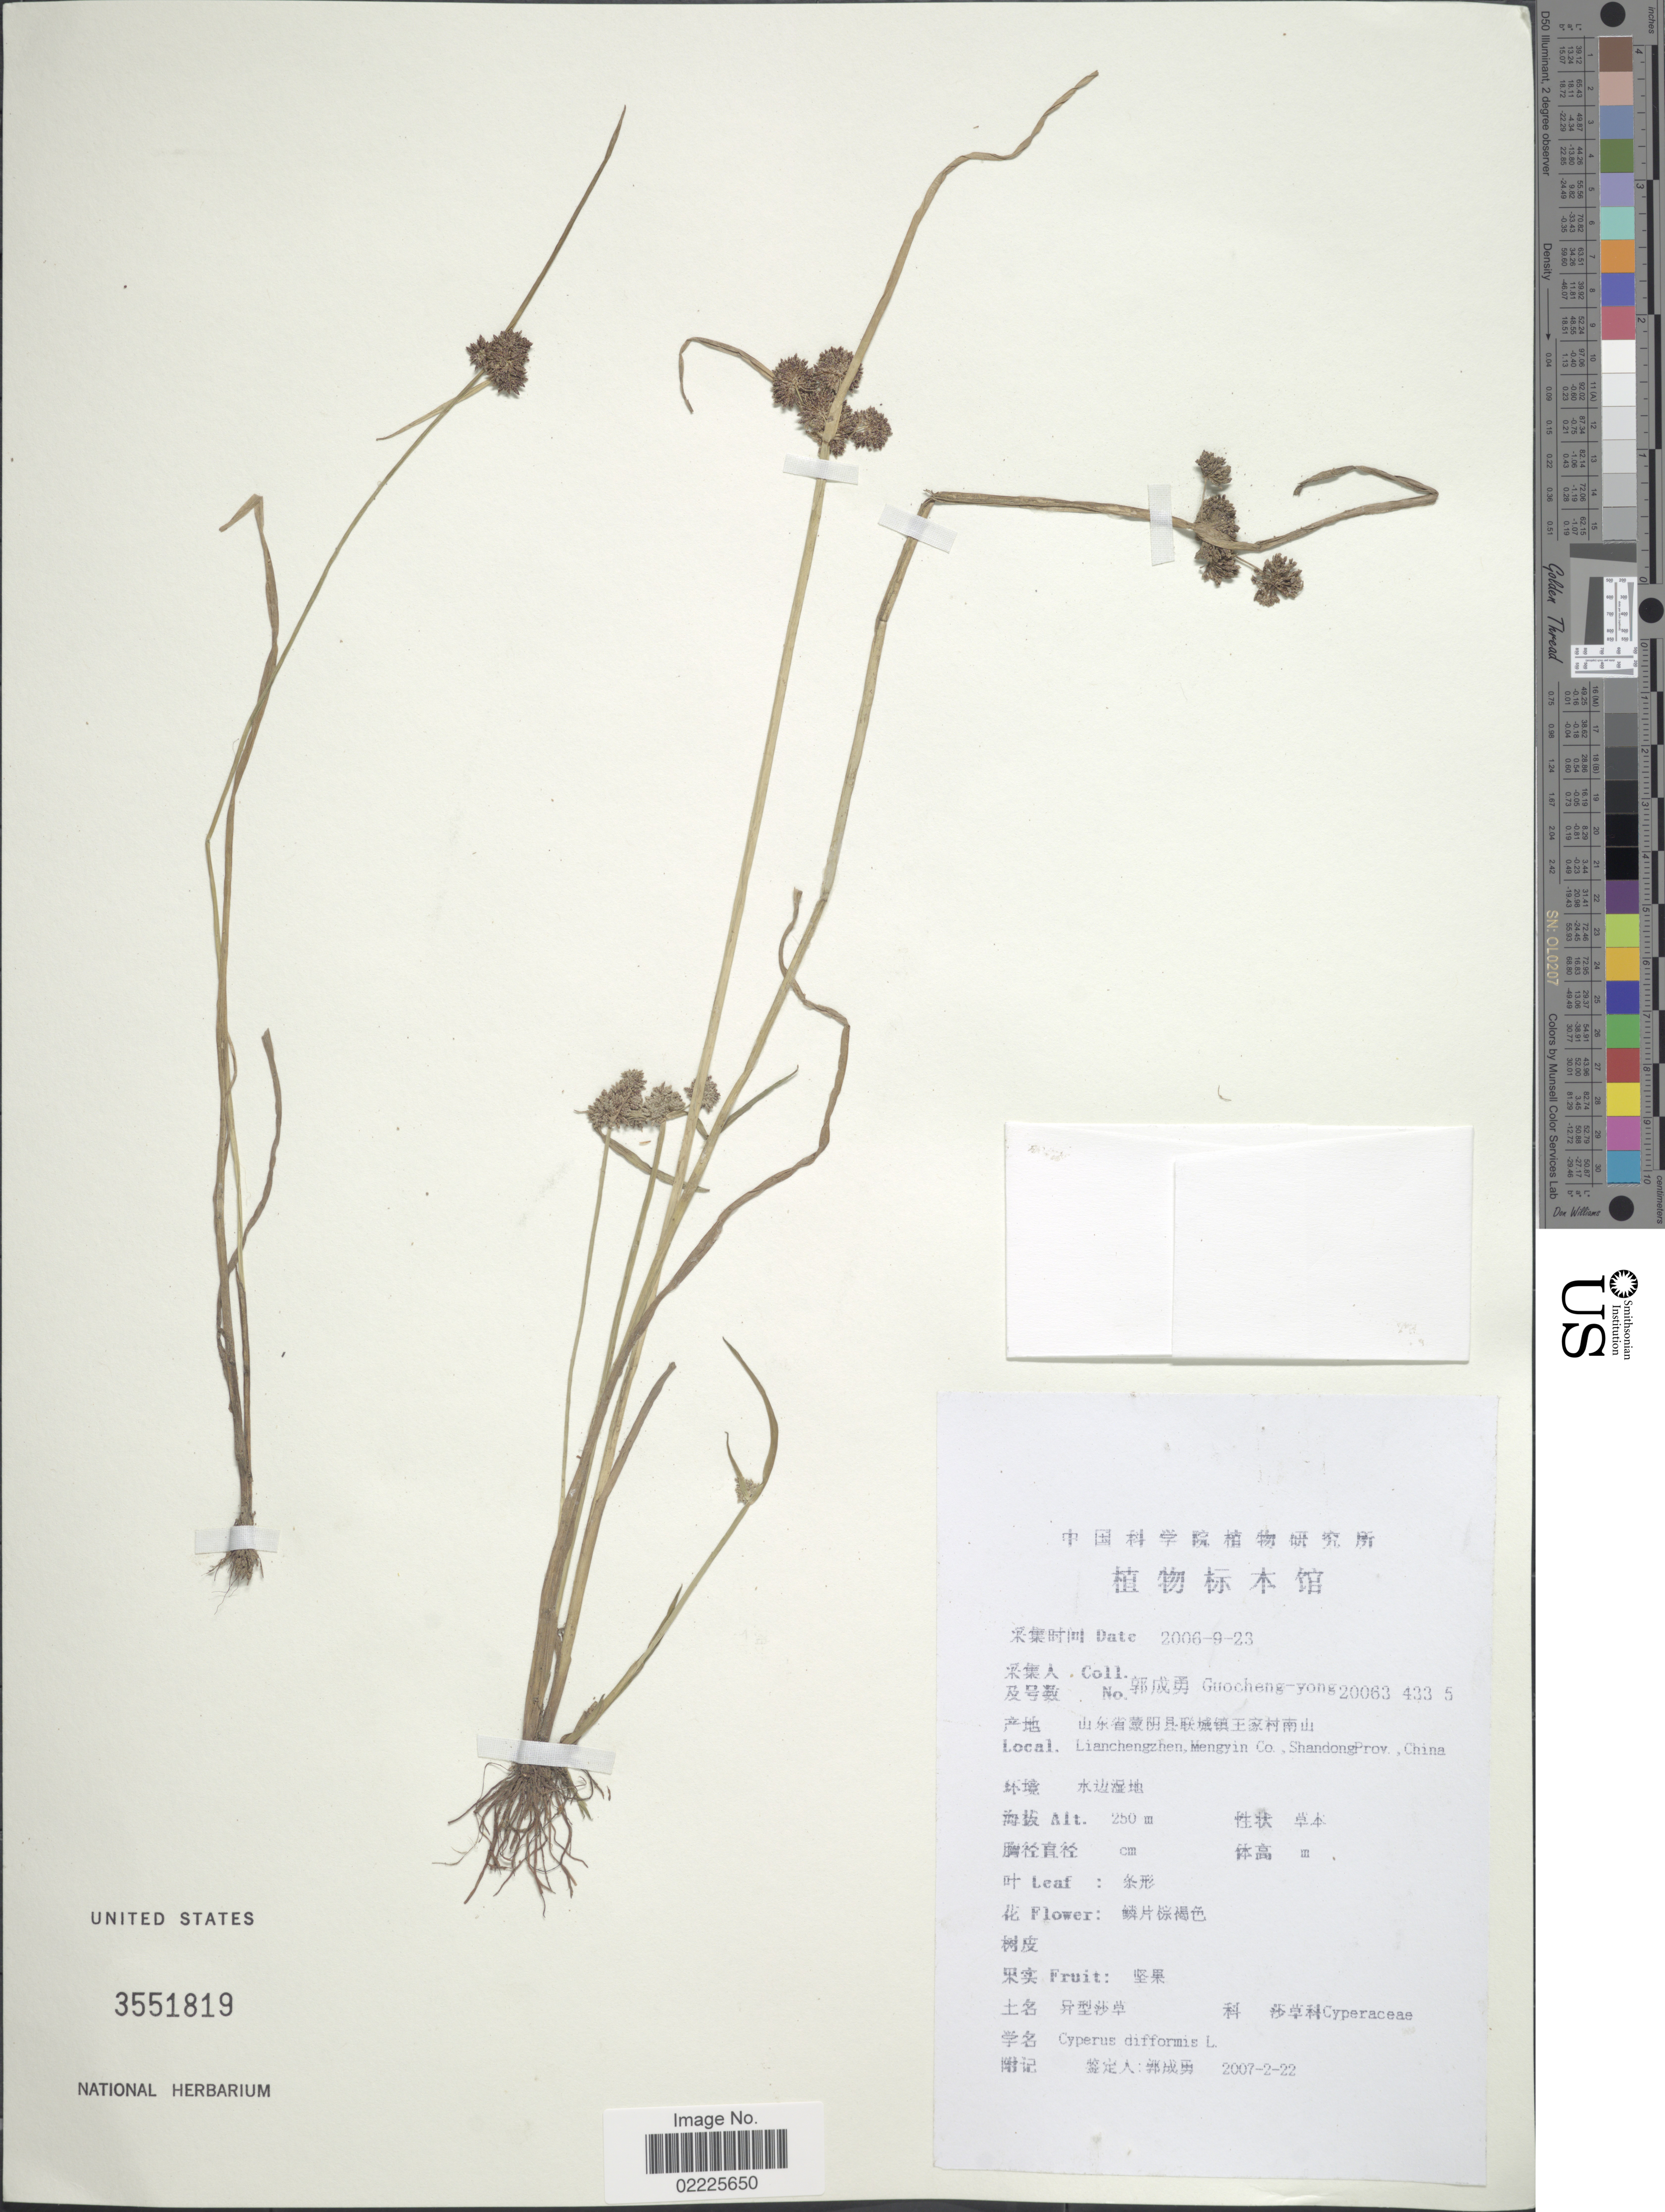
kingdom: Plantae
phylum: Tracheophyta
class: Liliopsida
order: Poales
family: Cyperaceae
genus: Cyperus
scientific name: Cyperus difformis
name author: L.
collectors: Guo cheng-yong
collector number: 200634335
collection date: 2006-09-23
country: China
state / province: Shandong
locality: Lianchengzhen, Mengyin Co.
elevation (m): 250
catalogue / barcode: US 3551819